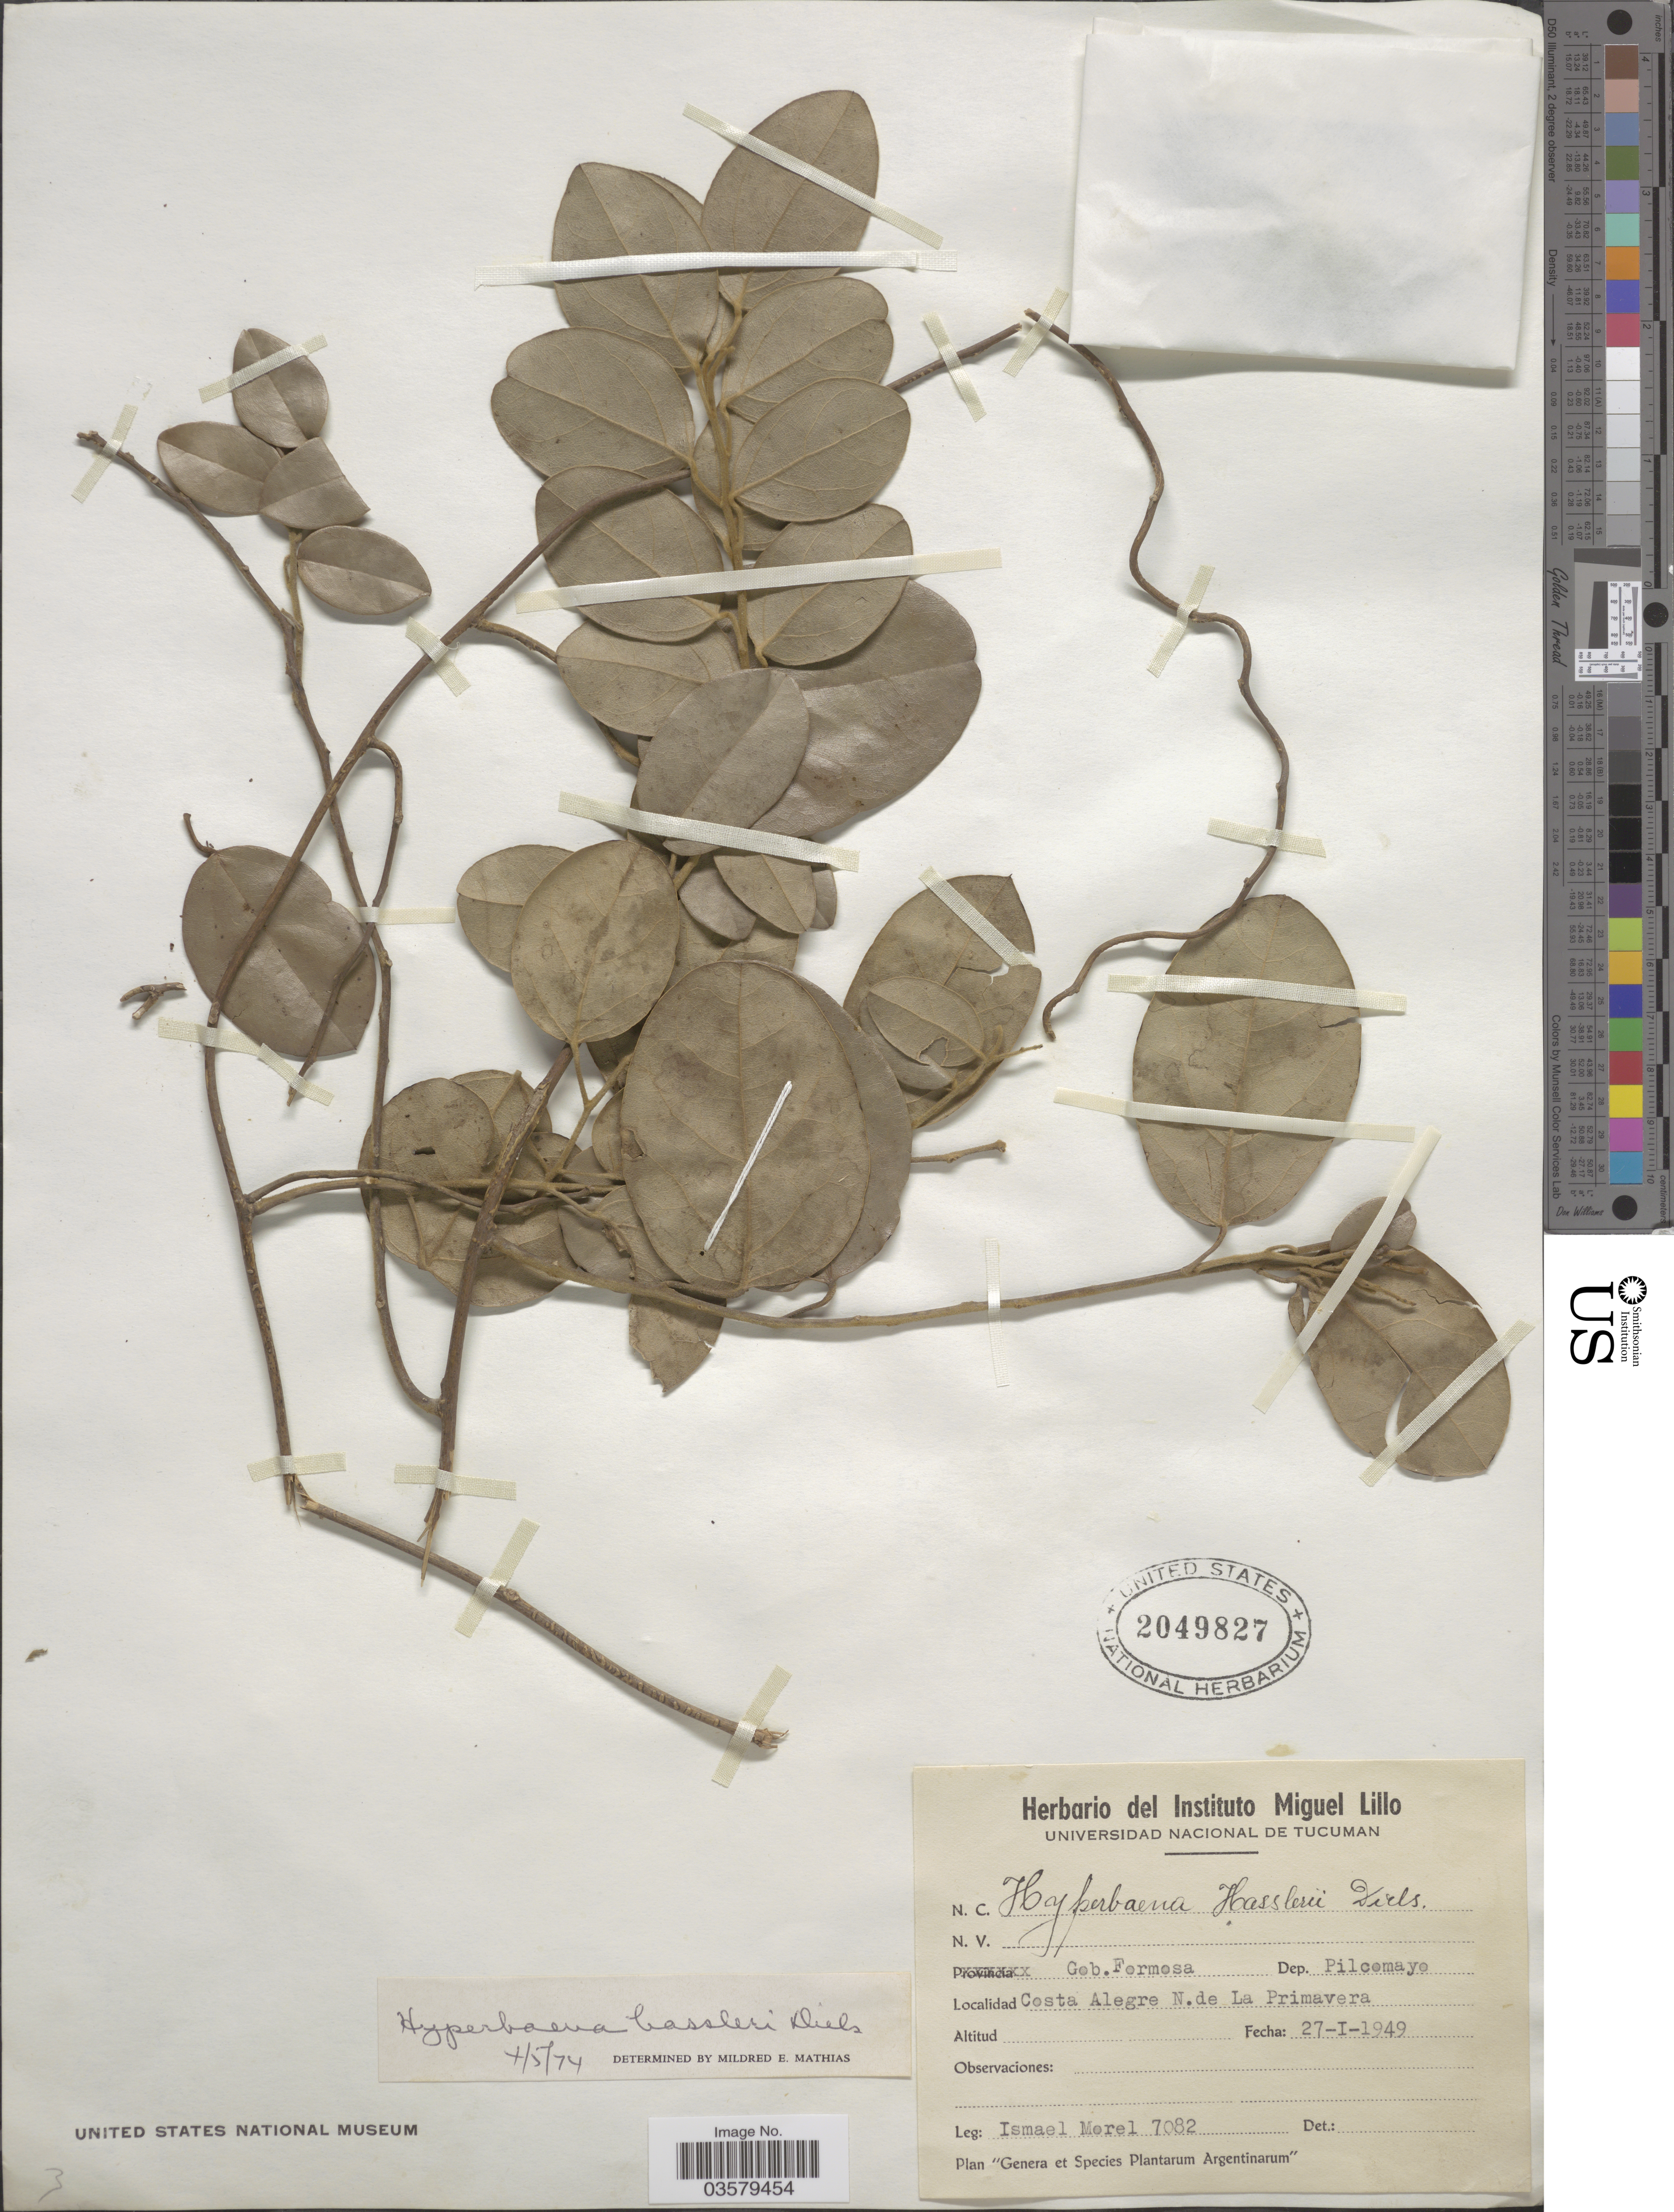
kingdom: Plantae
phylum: Tracheophyta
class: Magnoliopsida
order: Ranunculales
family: Menispermaceae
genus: Hyperbaena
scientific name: Hyperbaena hassleri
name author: Diels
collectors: I. Morel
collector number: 7082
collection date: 1949-01-27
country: Argentina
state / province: Formosa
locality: Gob. Formosa. Dep. Pilcomayo. Costa Alegre N. de La Primavera.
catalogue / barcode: US 2049827